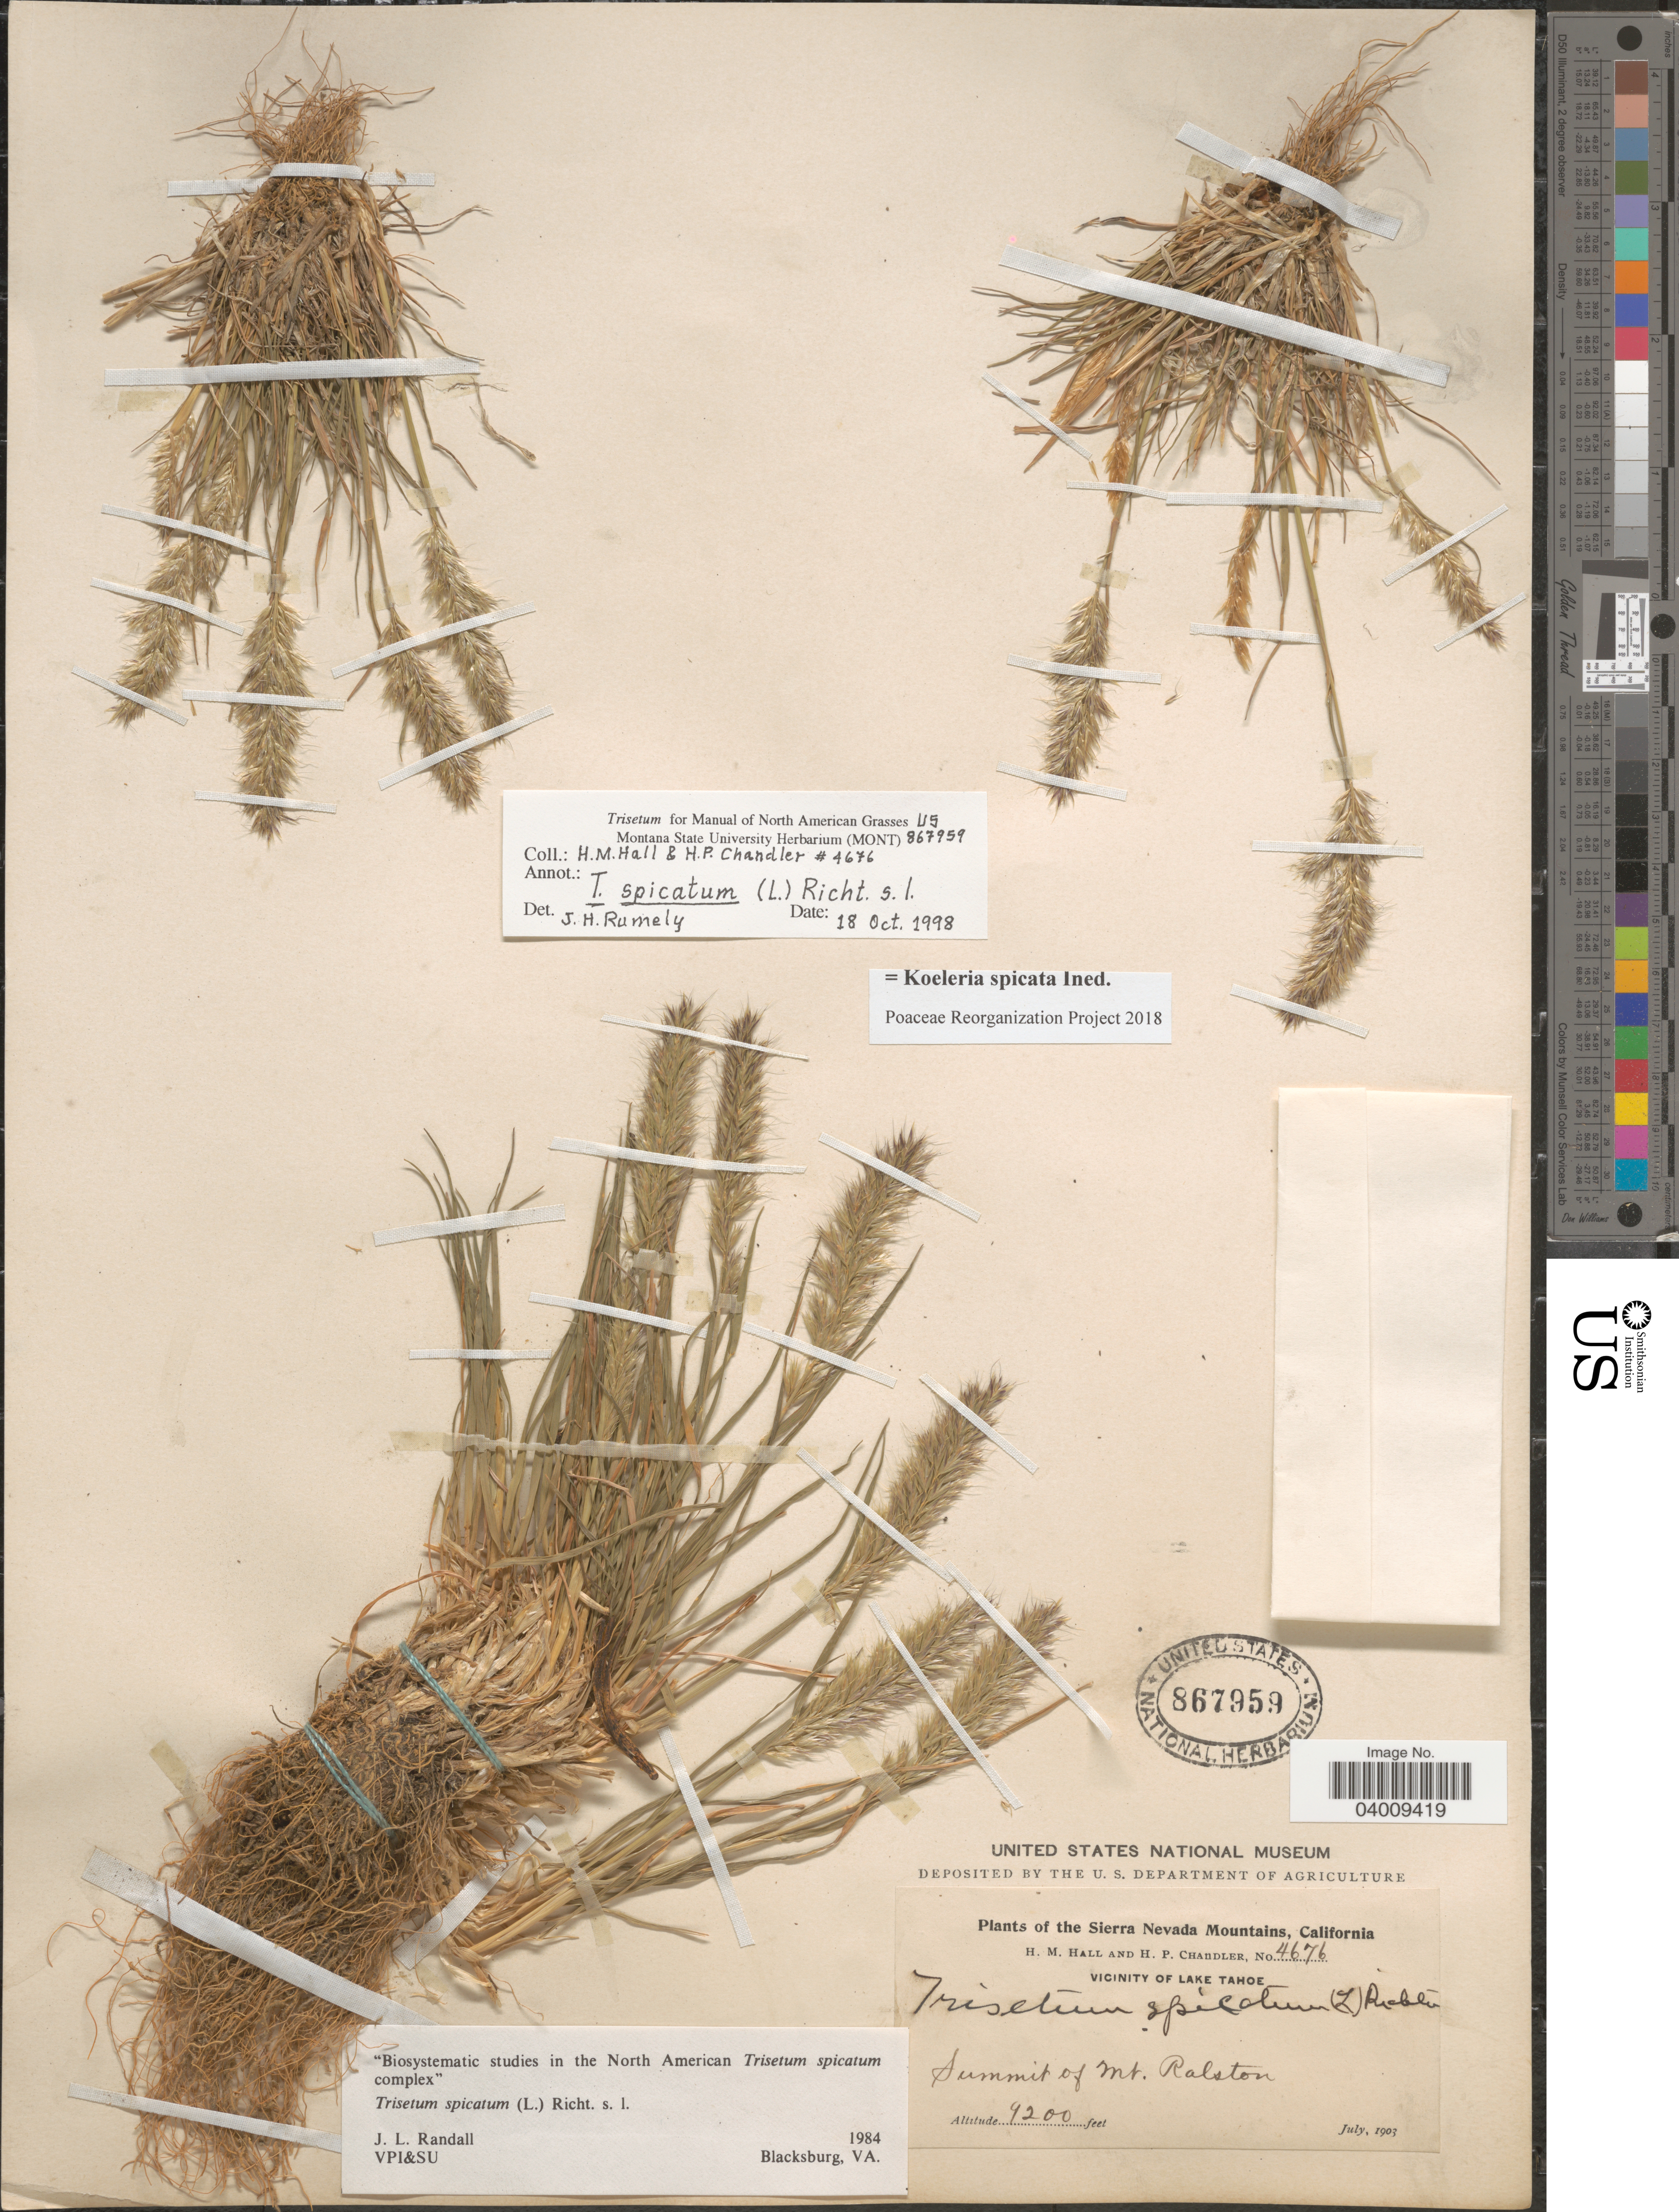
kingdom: Plantae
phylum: Tracheophyta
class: Liliopsida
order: Poales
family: Poaceae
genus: Koeleria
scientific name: Koeleria spicata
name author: (L.) Barberá et al.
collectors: H. M. Hall & H. Chandler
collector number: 4676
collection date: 1903-07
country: United States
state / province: California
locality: The Sierra Nevada Mountains. Vicinity of Lake Tahoe. Summit of Mt. Ralston.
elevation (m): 1280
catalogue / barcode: US 867959